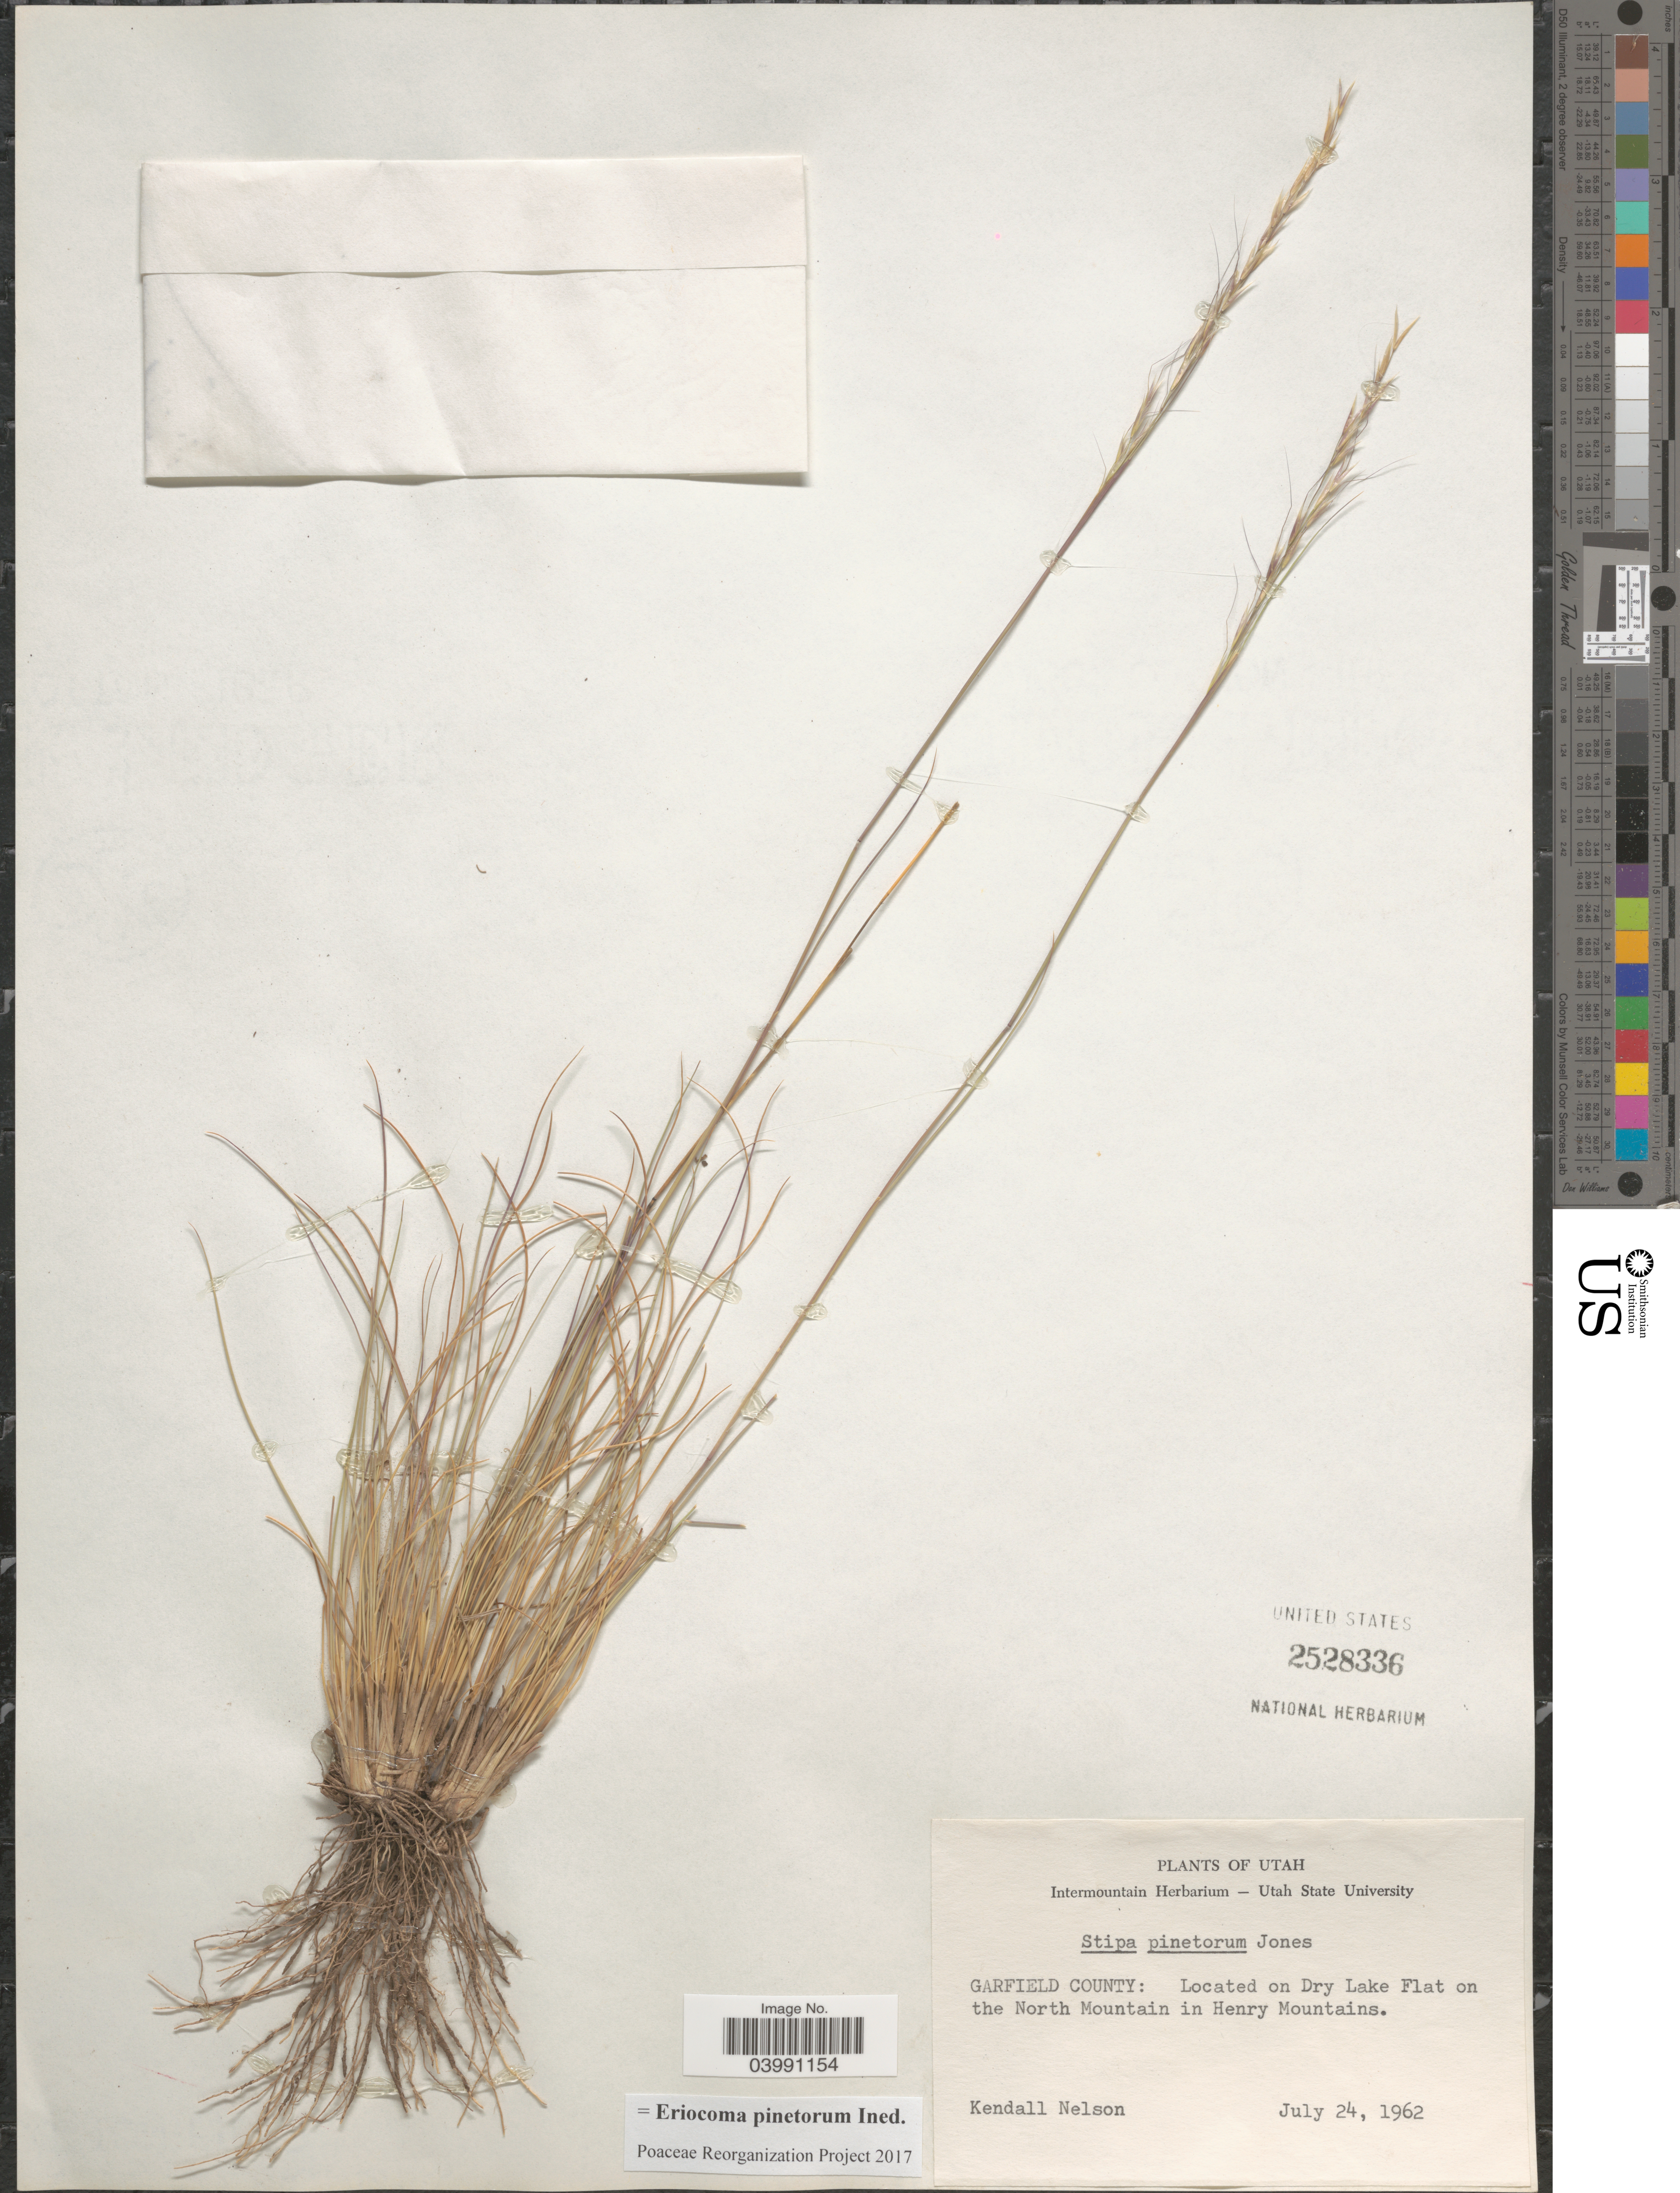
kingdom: Plantae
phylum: Tracheophyta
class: Liliopsida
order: Poales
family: Poaceae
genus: Eriocoma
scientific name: Eriocoma pinetorum ined.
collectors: K. Nelson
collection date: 1962-07-24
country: United States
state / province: Utah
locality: Garfield County: Located on Dry Lake Flat on the North Mountain in Henry Mountains.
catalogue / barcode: US 2528336